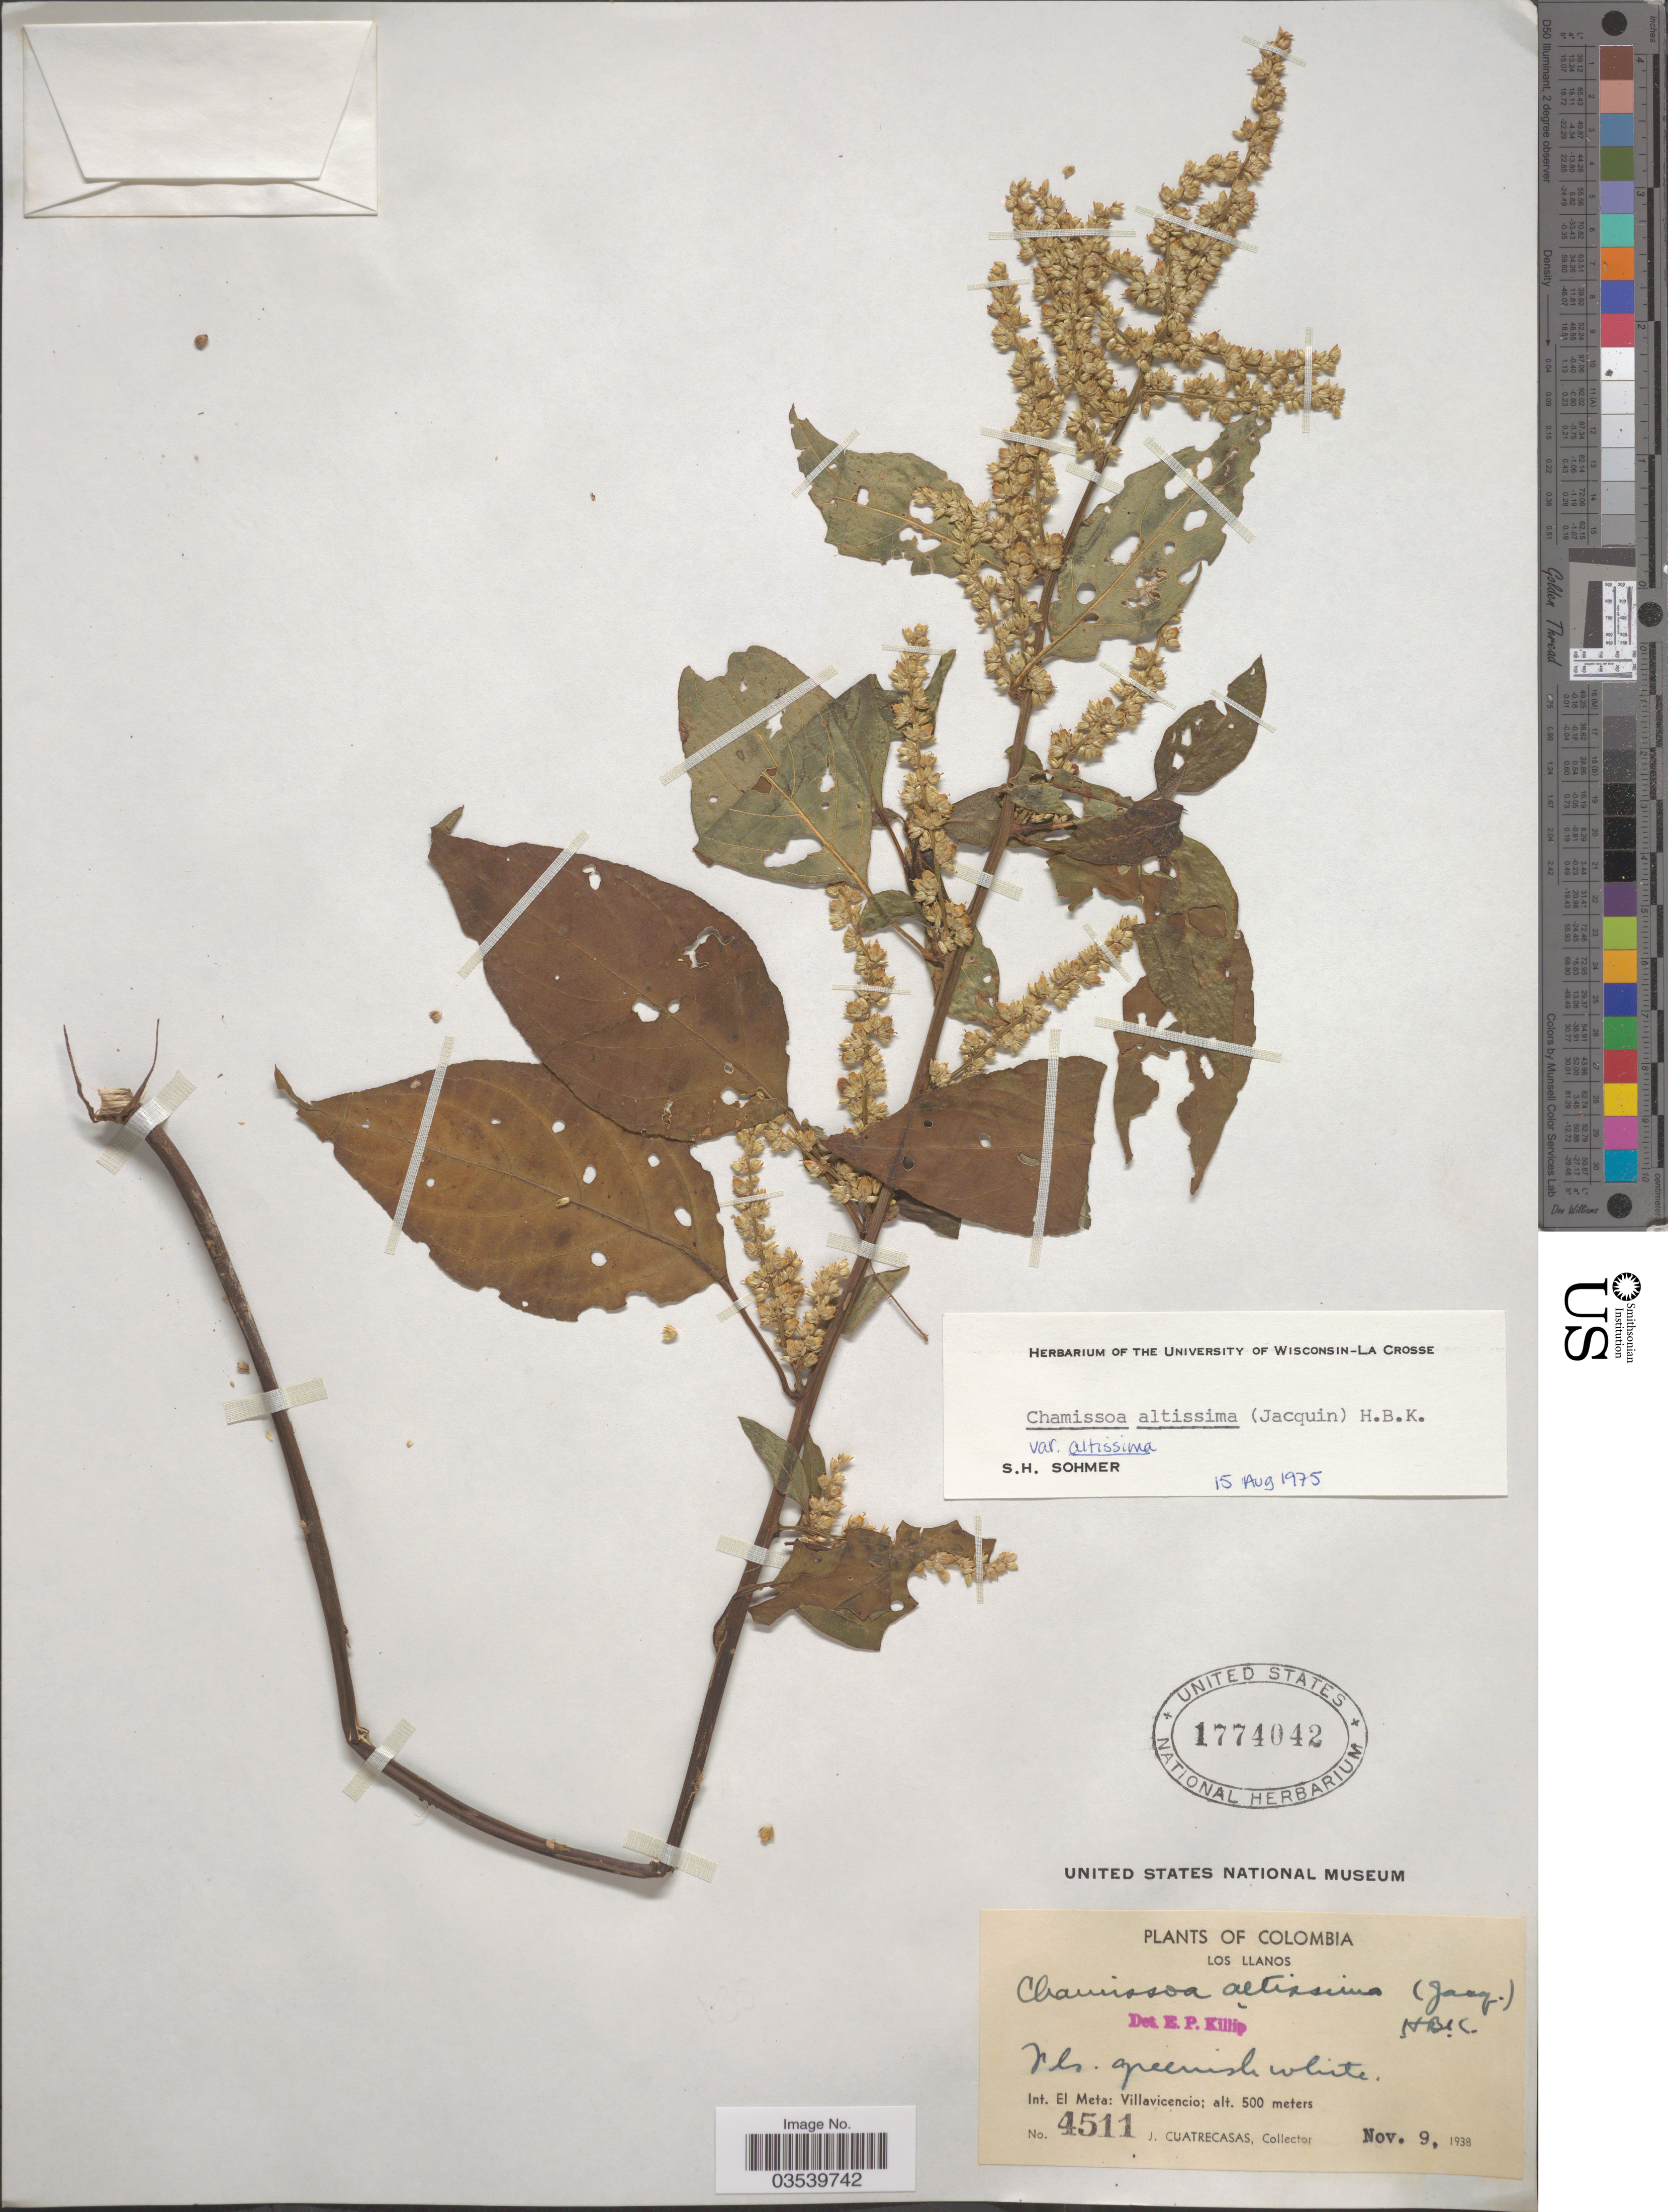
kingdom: Plantae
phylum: Tracheophyta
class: Magnoliopsida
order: Caryophyllales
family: Amaranthaceae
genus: Chamissoa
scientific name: Chamissoa altissima var. altissima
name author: (Jacq.) Kunth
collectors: J. Cuatrecasas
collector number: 4511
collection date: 1938-11-09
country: Colombia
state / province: Meta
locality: Los Llanos. Int. El Meta: Villavicencio.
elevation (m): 500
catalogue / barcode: US 1774042